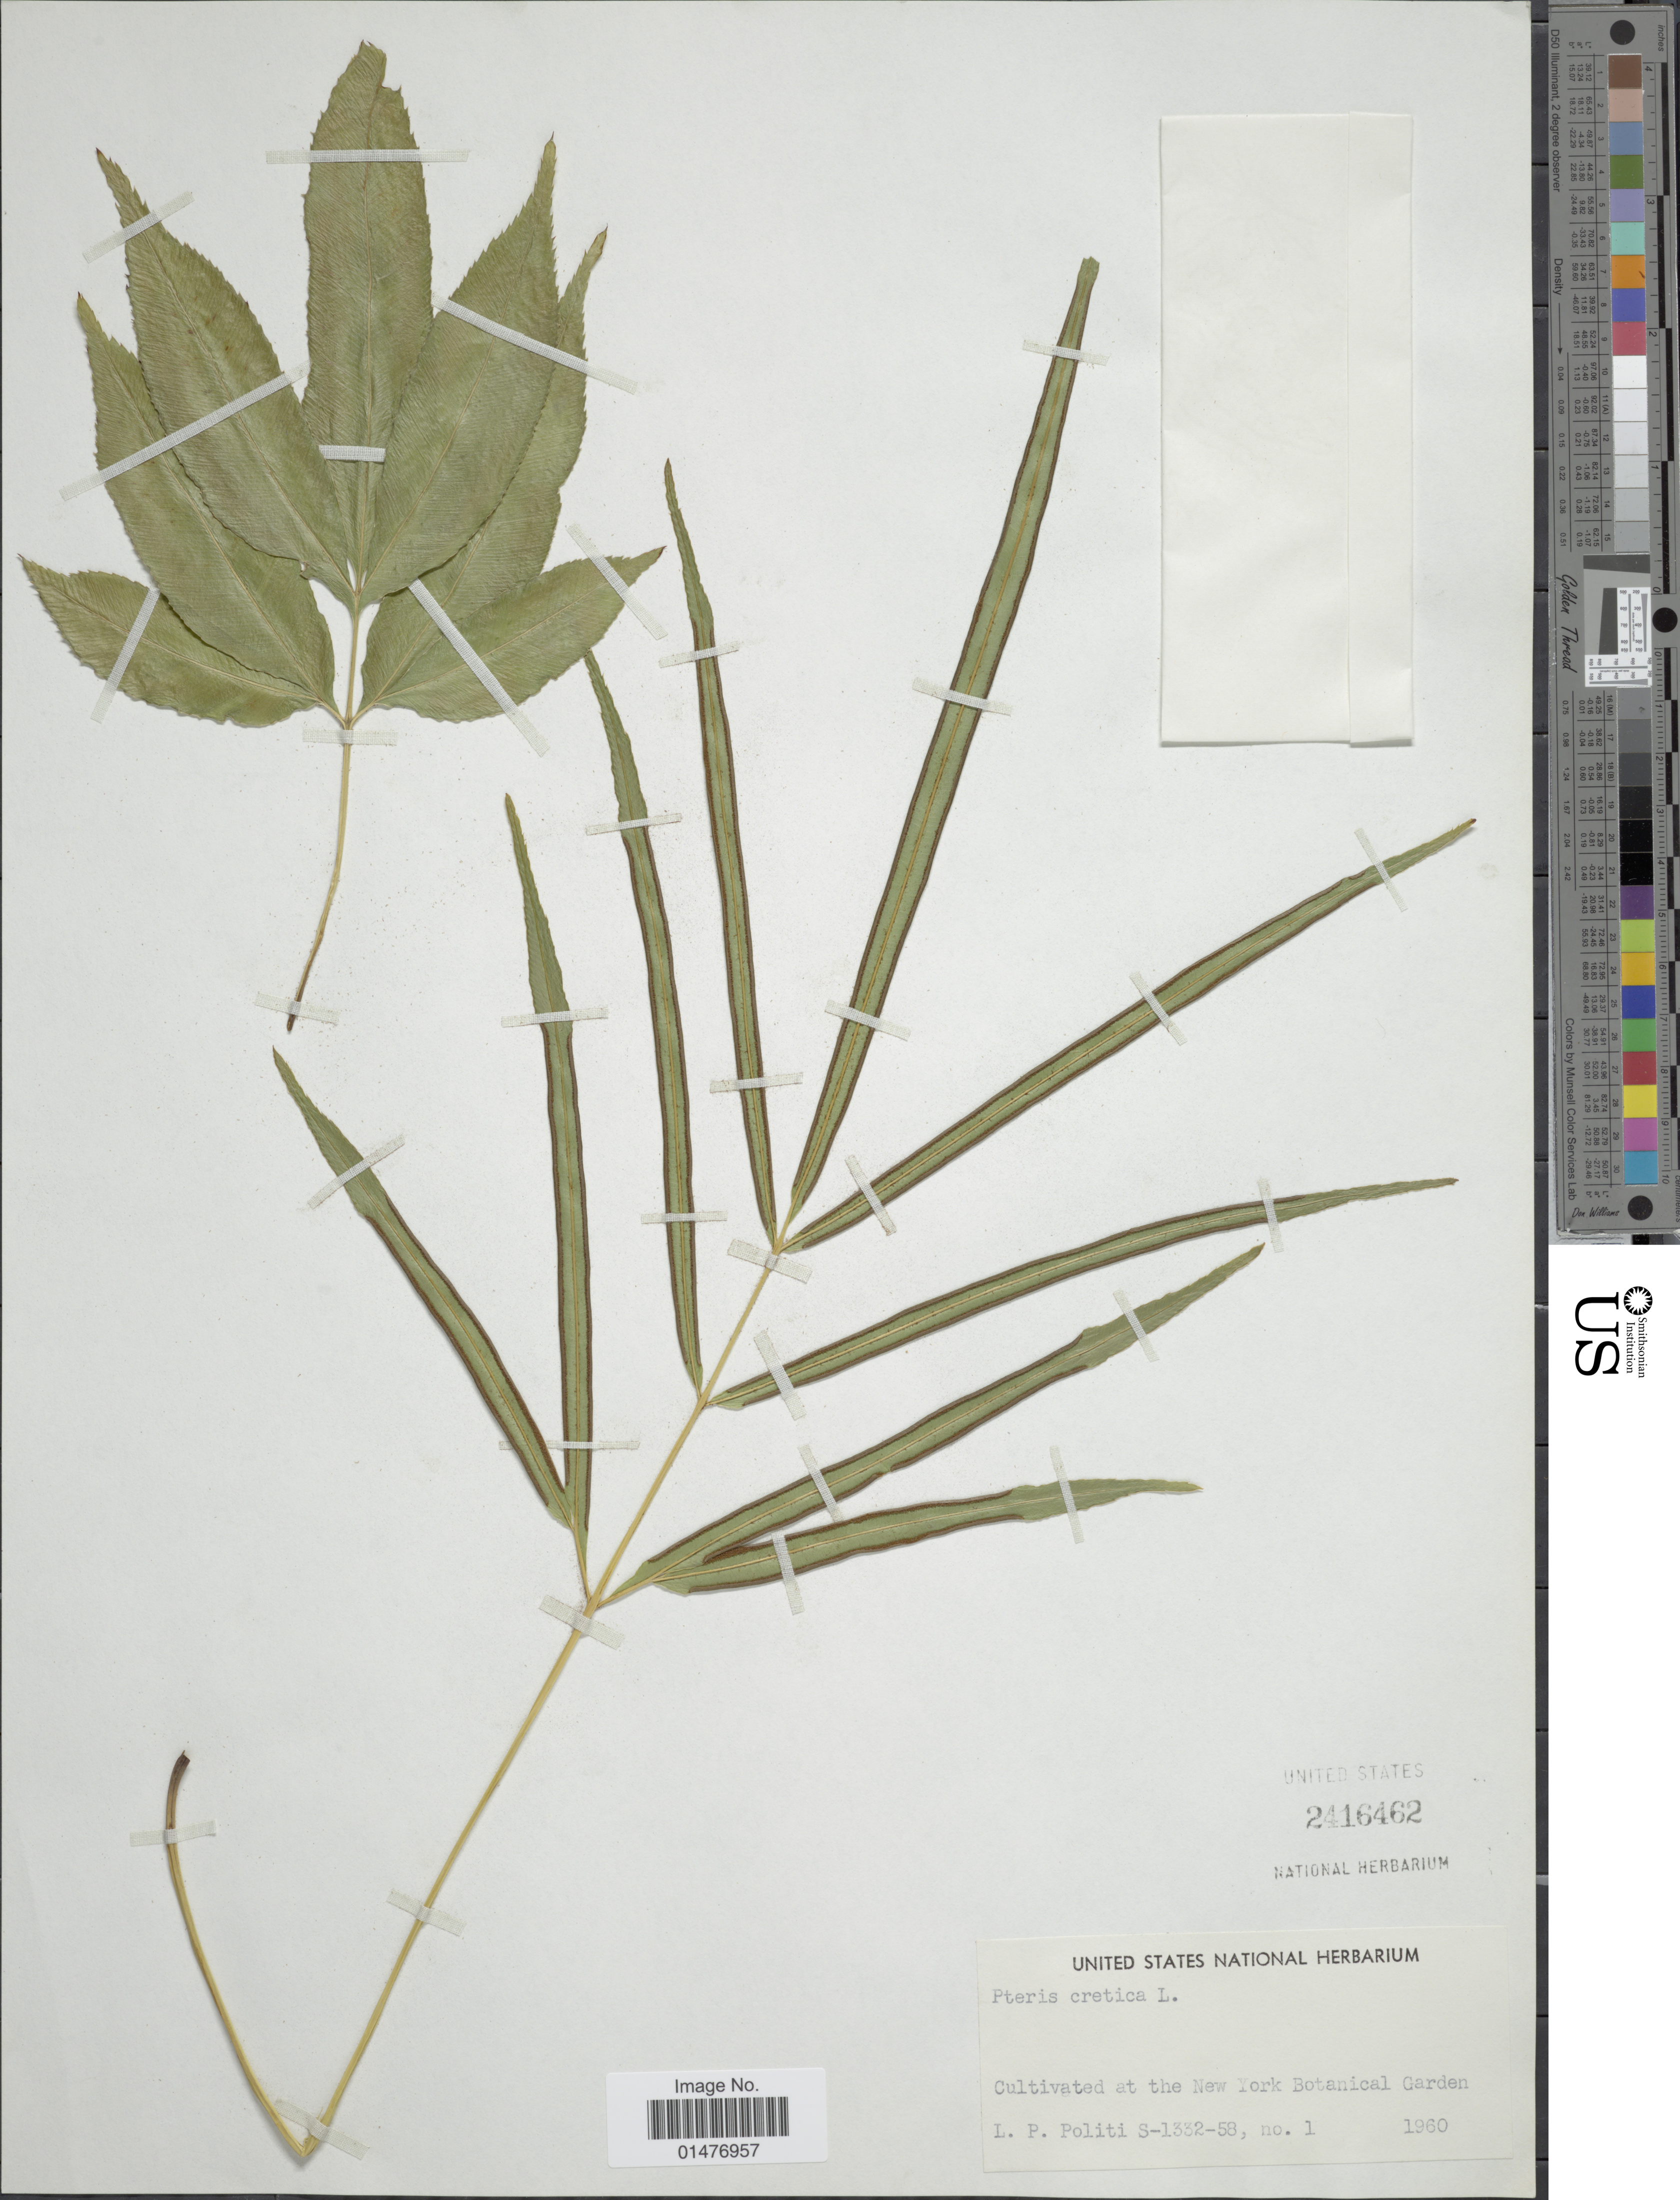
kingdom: Plantae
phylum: Tracheophyta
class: Polypodiopsida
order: Polypodiales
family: Pteridaceae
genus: Pteris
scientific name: Pteris cretica var. cretica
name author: L.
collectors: L. Politi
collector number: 1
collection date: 1960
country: United States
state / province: New York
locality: At the New York Botanical Garden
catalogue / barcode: US 2416462